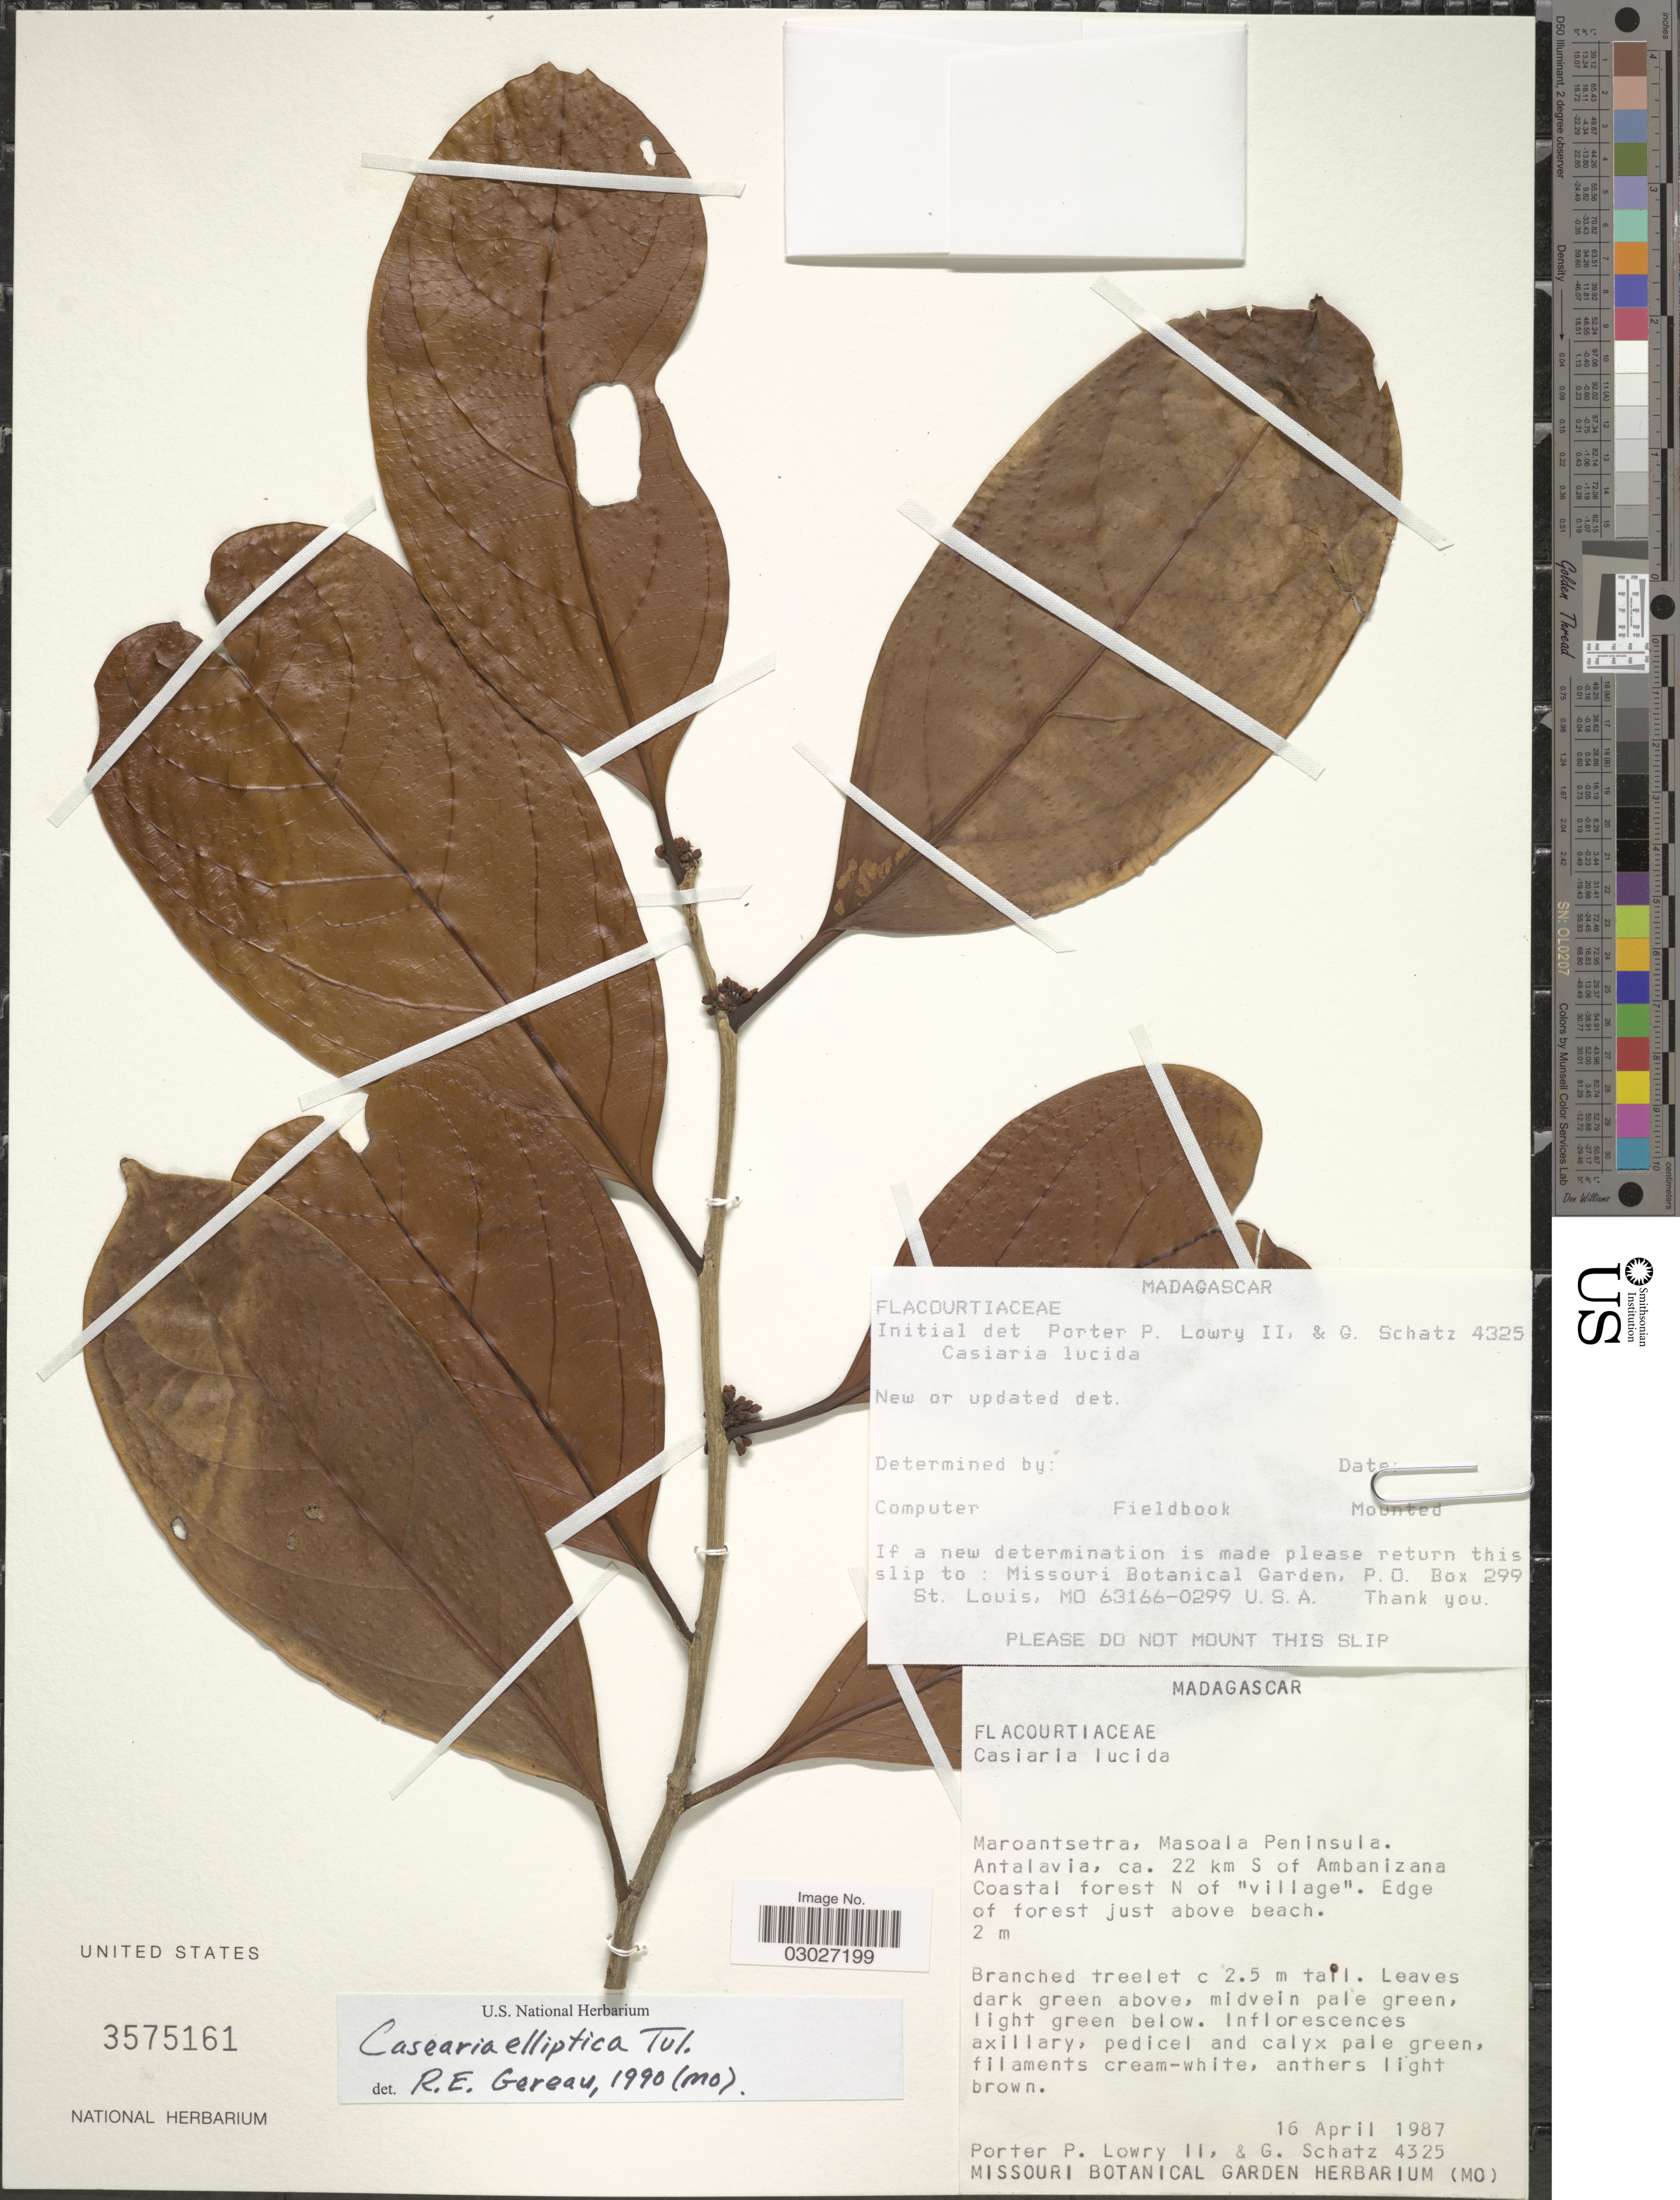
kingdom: Plantae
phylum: Tracheophyta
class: Magnoliopsida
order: Malpighiales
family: Salicaceae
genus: Casearia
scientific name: Casearia nigrescens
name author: Tul.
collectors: P. P. Lowry & G. Schatz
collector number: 4325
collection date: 1987-04-16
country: Madagascar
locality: Maroantsetra, Masoala Peninsula. Antalavia, ca. 22 km S of Ambanizana Coastal forest N of "village".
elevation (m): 2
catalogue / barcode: US 3575161